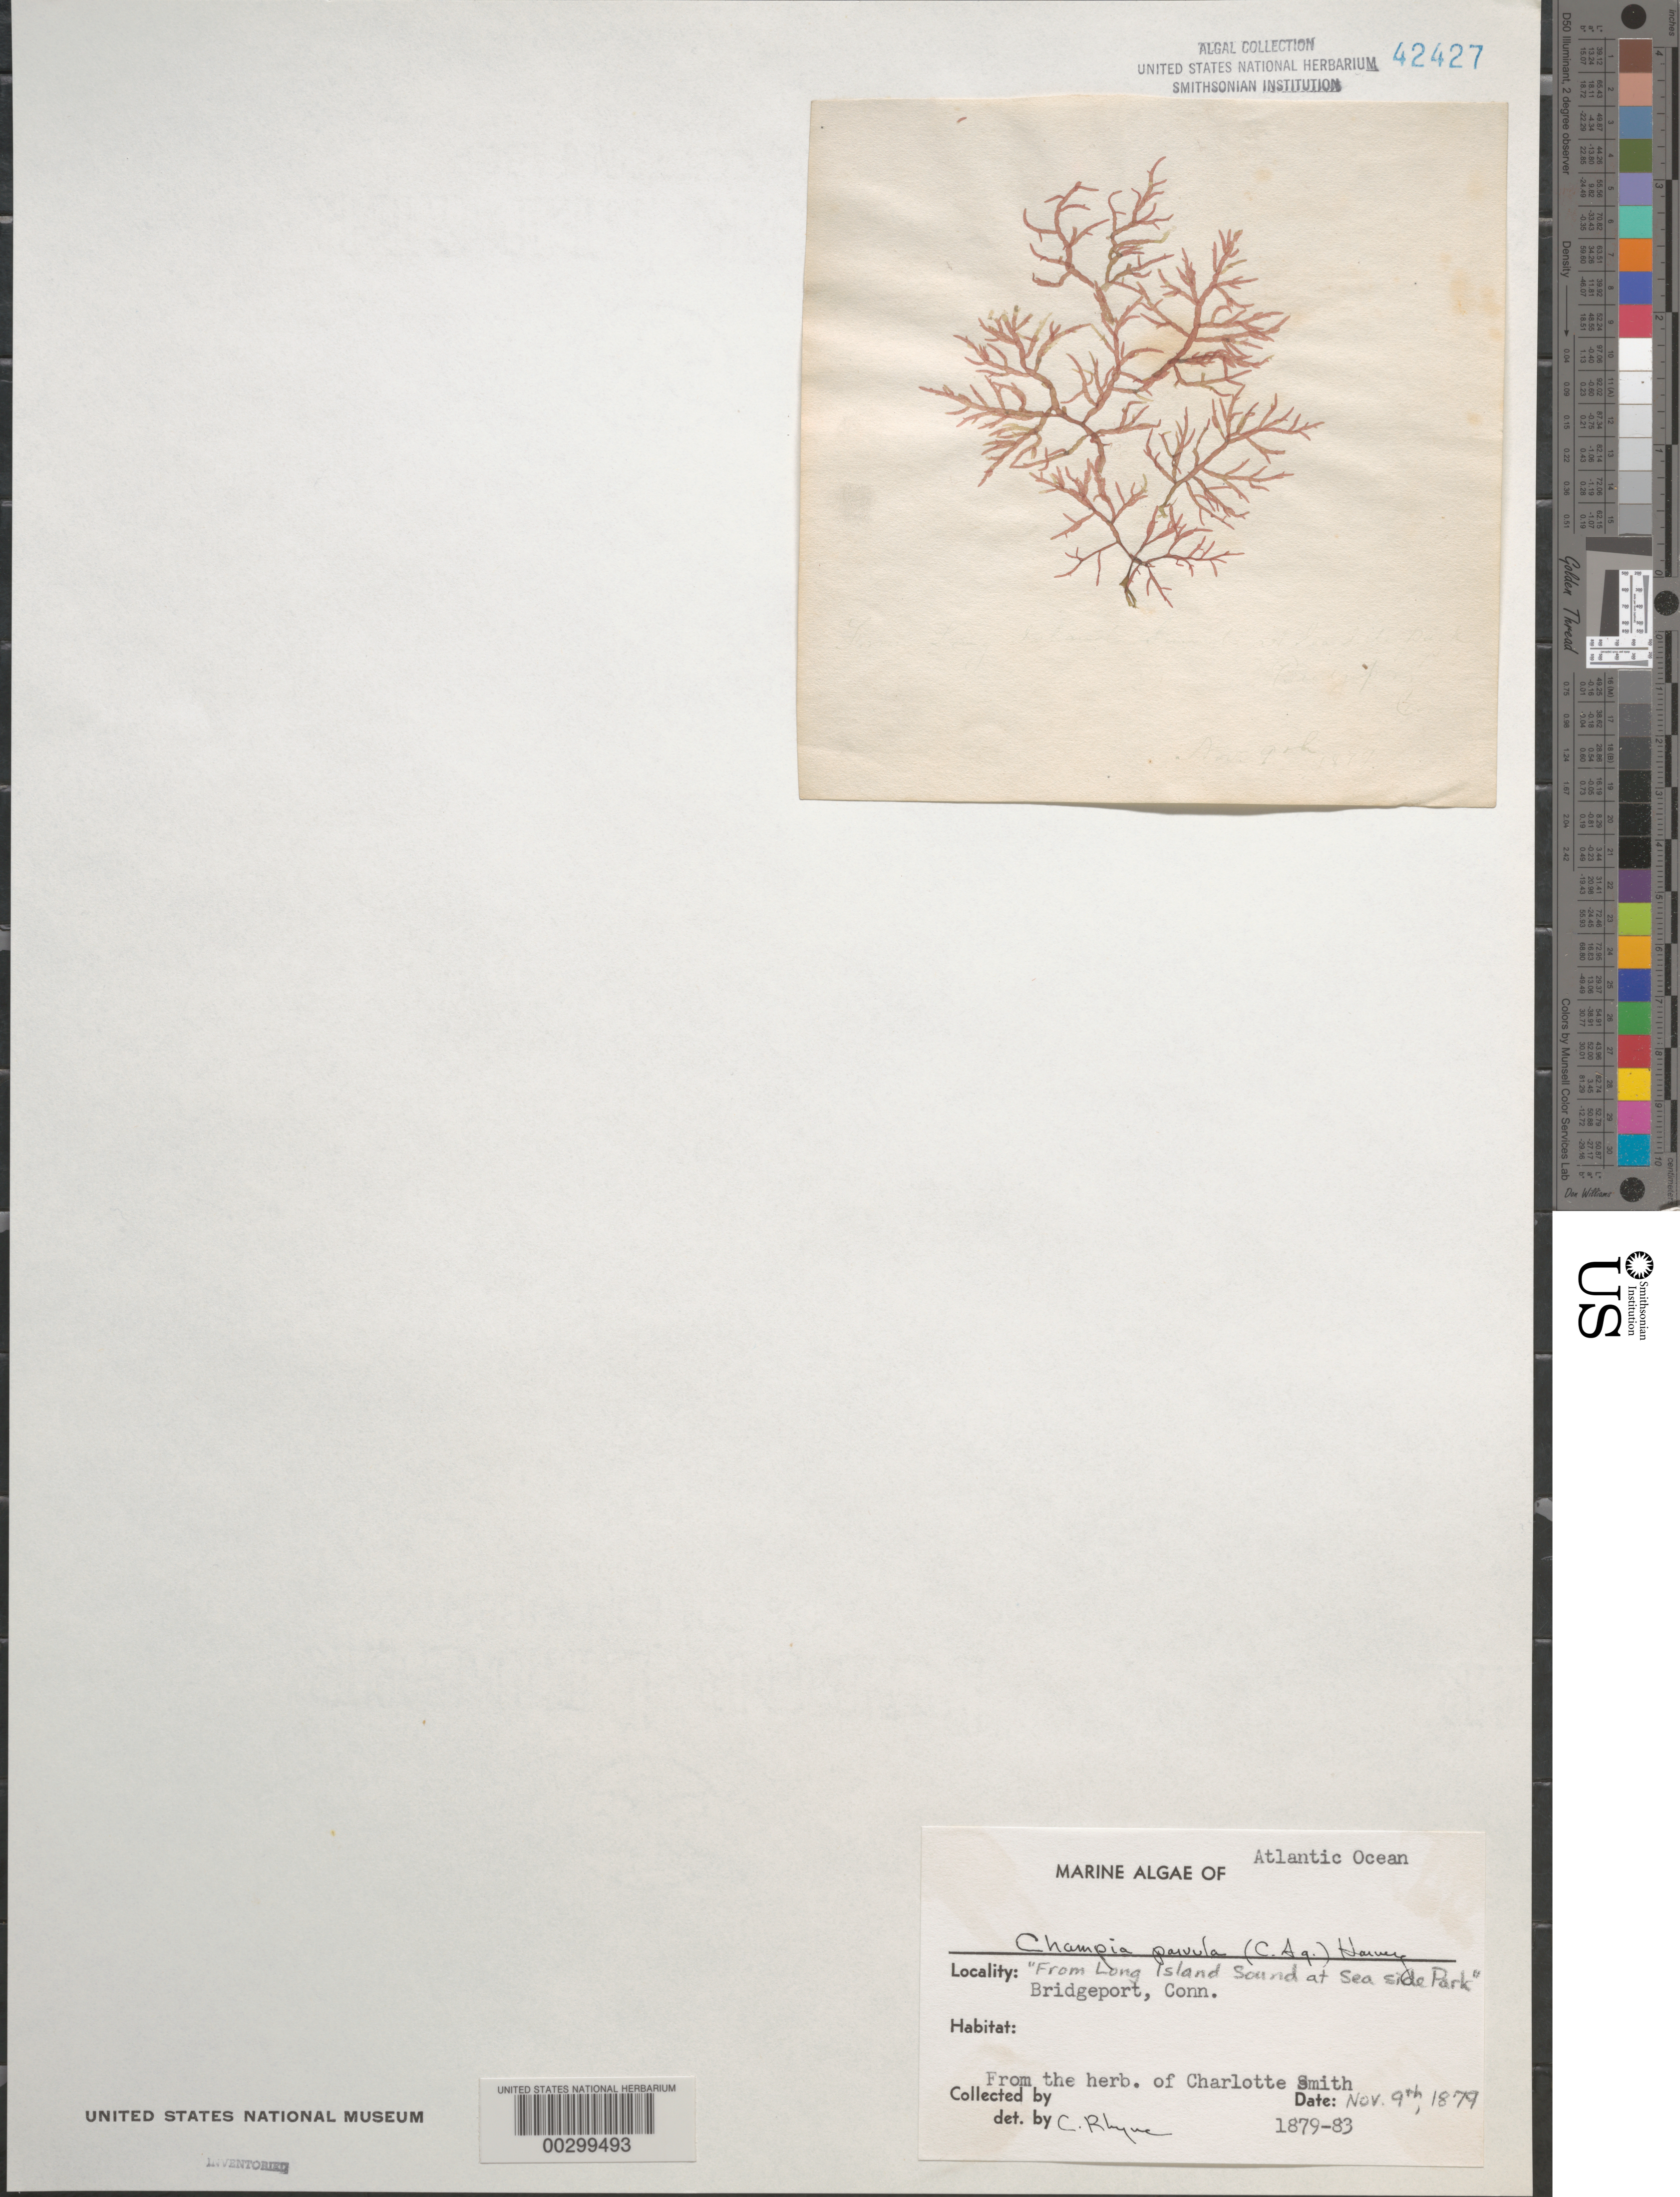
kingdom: Plantae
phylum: Rhodophyta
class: Florideophyceae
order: Rhodymeniales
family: Champiaceae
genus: Champia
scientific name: Champia parvula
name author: (C. Agardh) Harv.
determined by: Rhyne, C. F.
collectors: Charlotte Smith (herbarium)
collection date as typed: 09 Nov 1879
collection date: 1879-11-09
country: United States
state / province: Connecticut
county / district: Fairfield County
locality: Seaside Park, Long Island Sound, Bridgeport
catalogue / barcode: US 42427